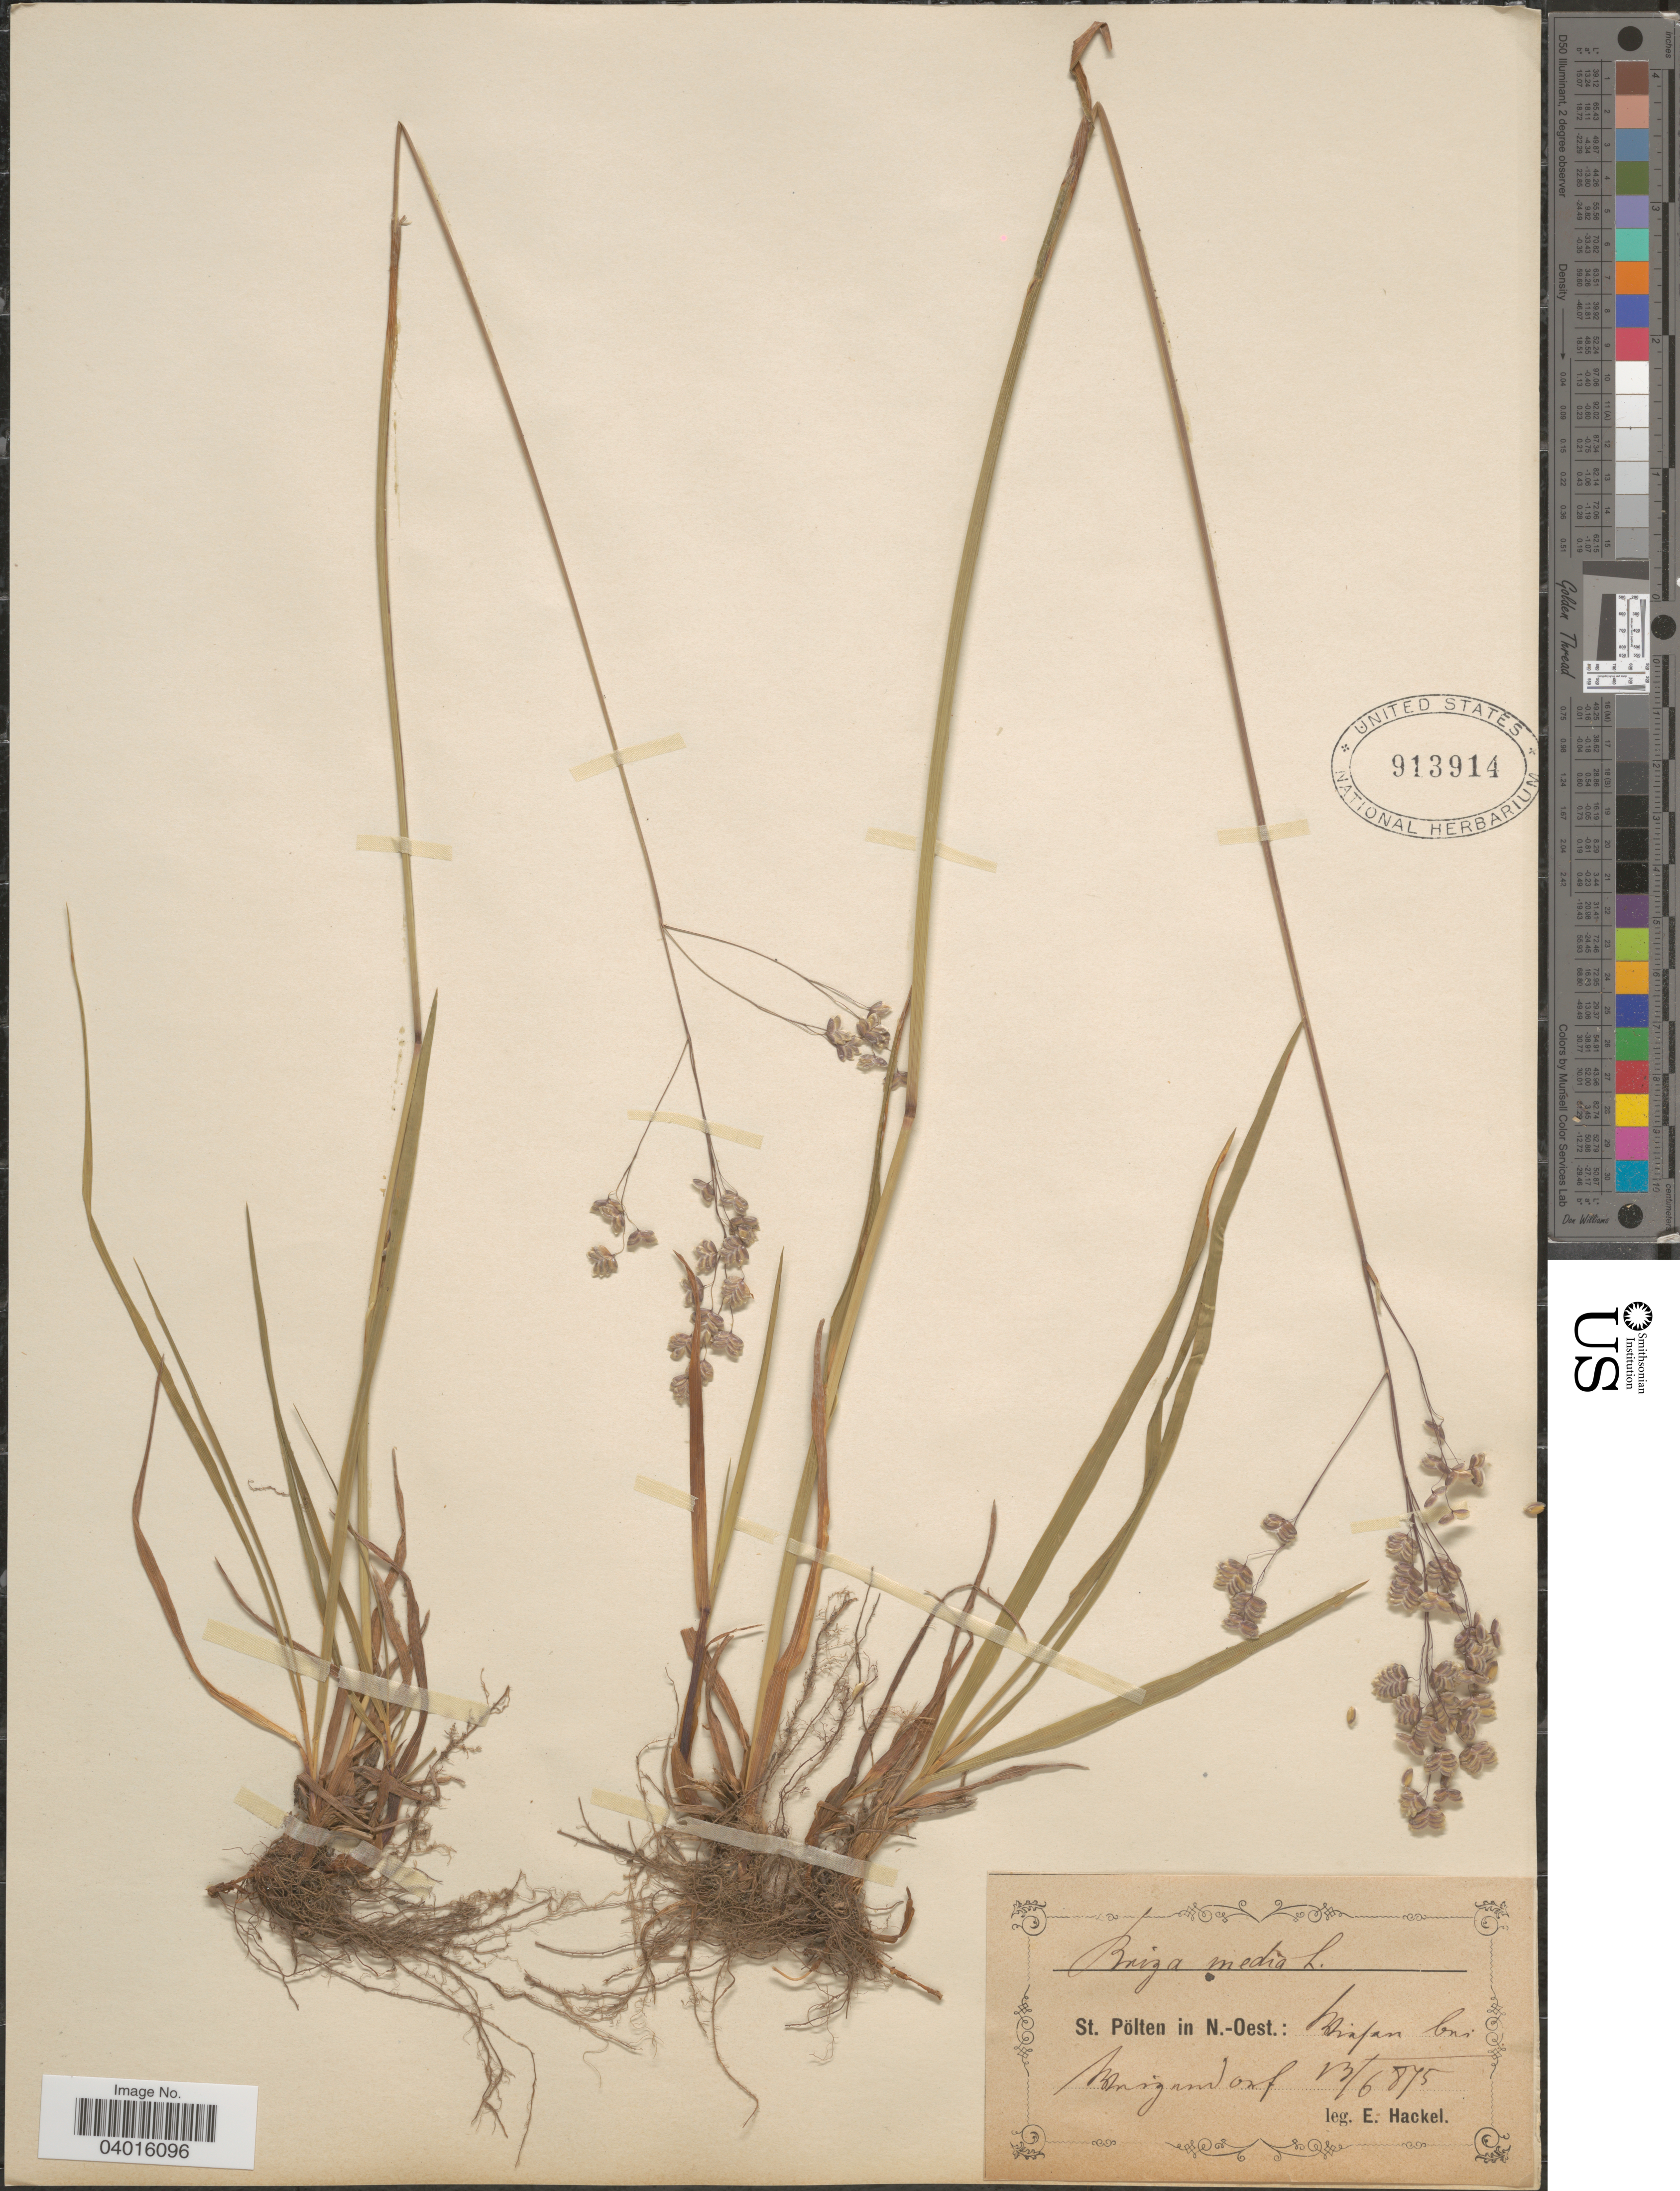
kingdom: Plantae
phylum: Tracheophyta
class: Liliopsida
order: Poales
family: Poaceae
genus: Briza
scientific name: Briza media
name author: L.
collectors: E. Hackel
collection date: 1875-06-13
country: Austria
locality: St. Pölten in N.-Oest.: [illegible text] bei [illegible text].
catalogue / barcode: US 913914